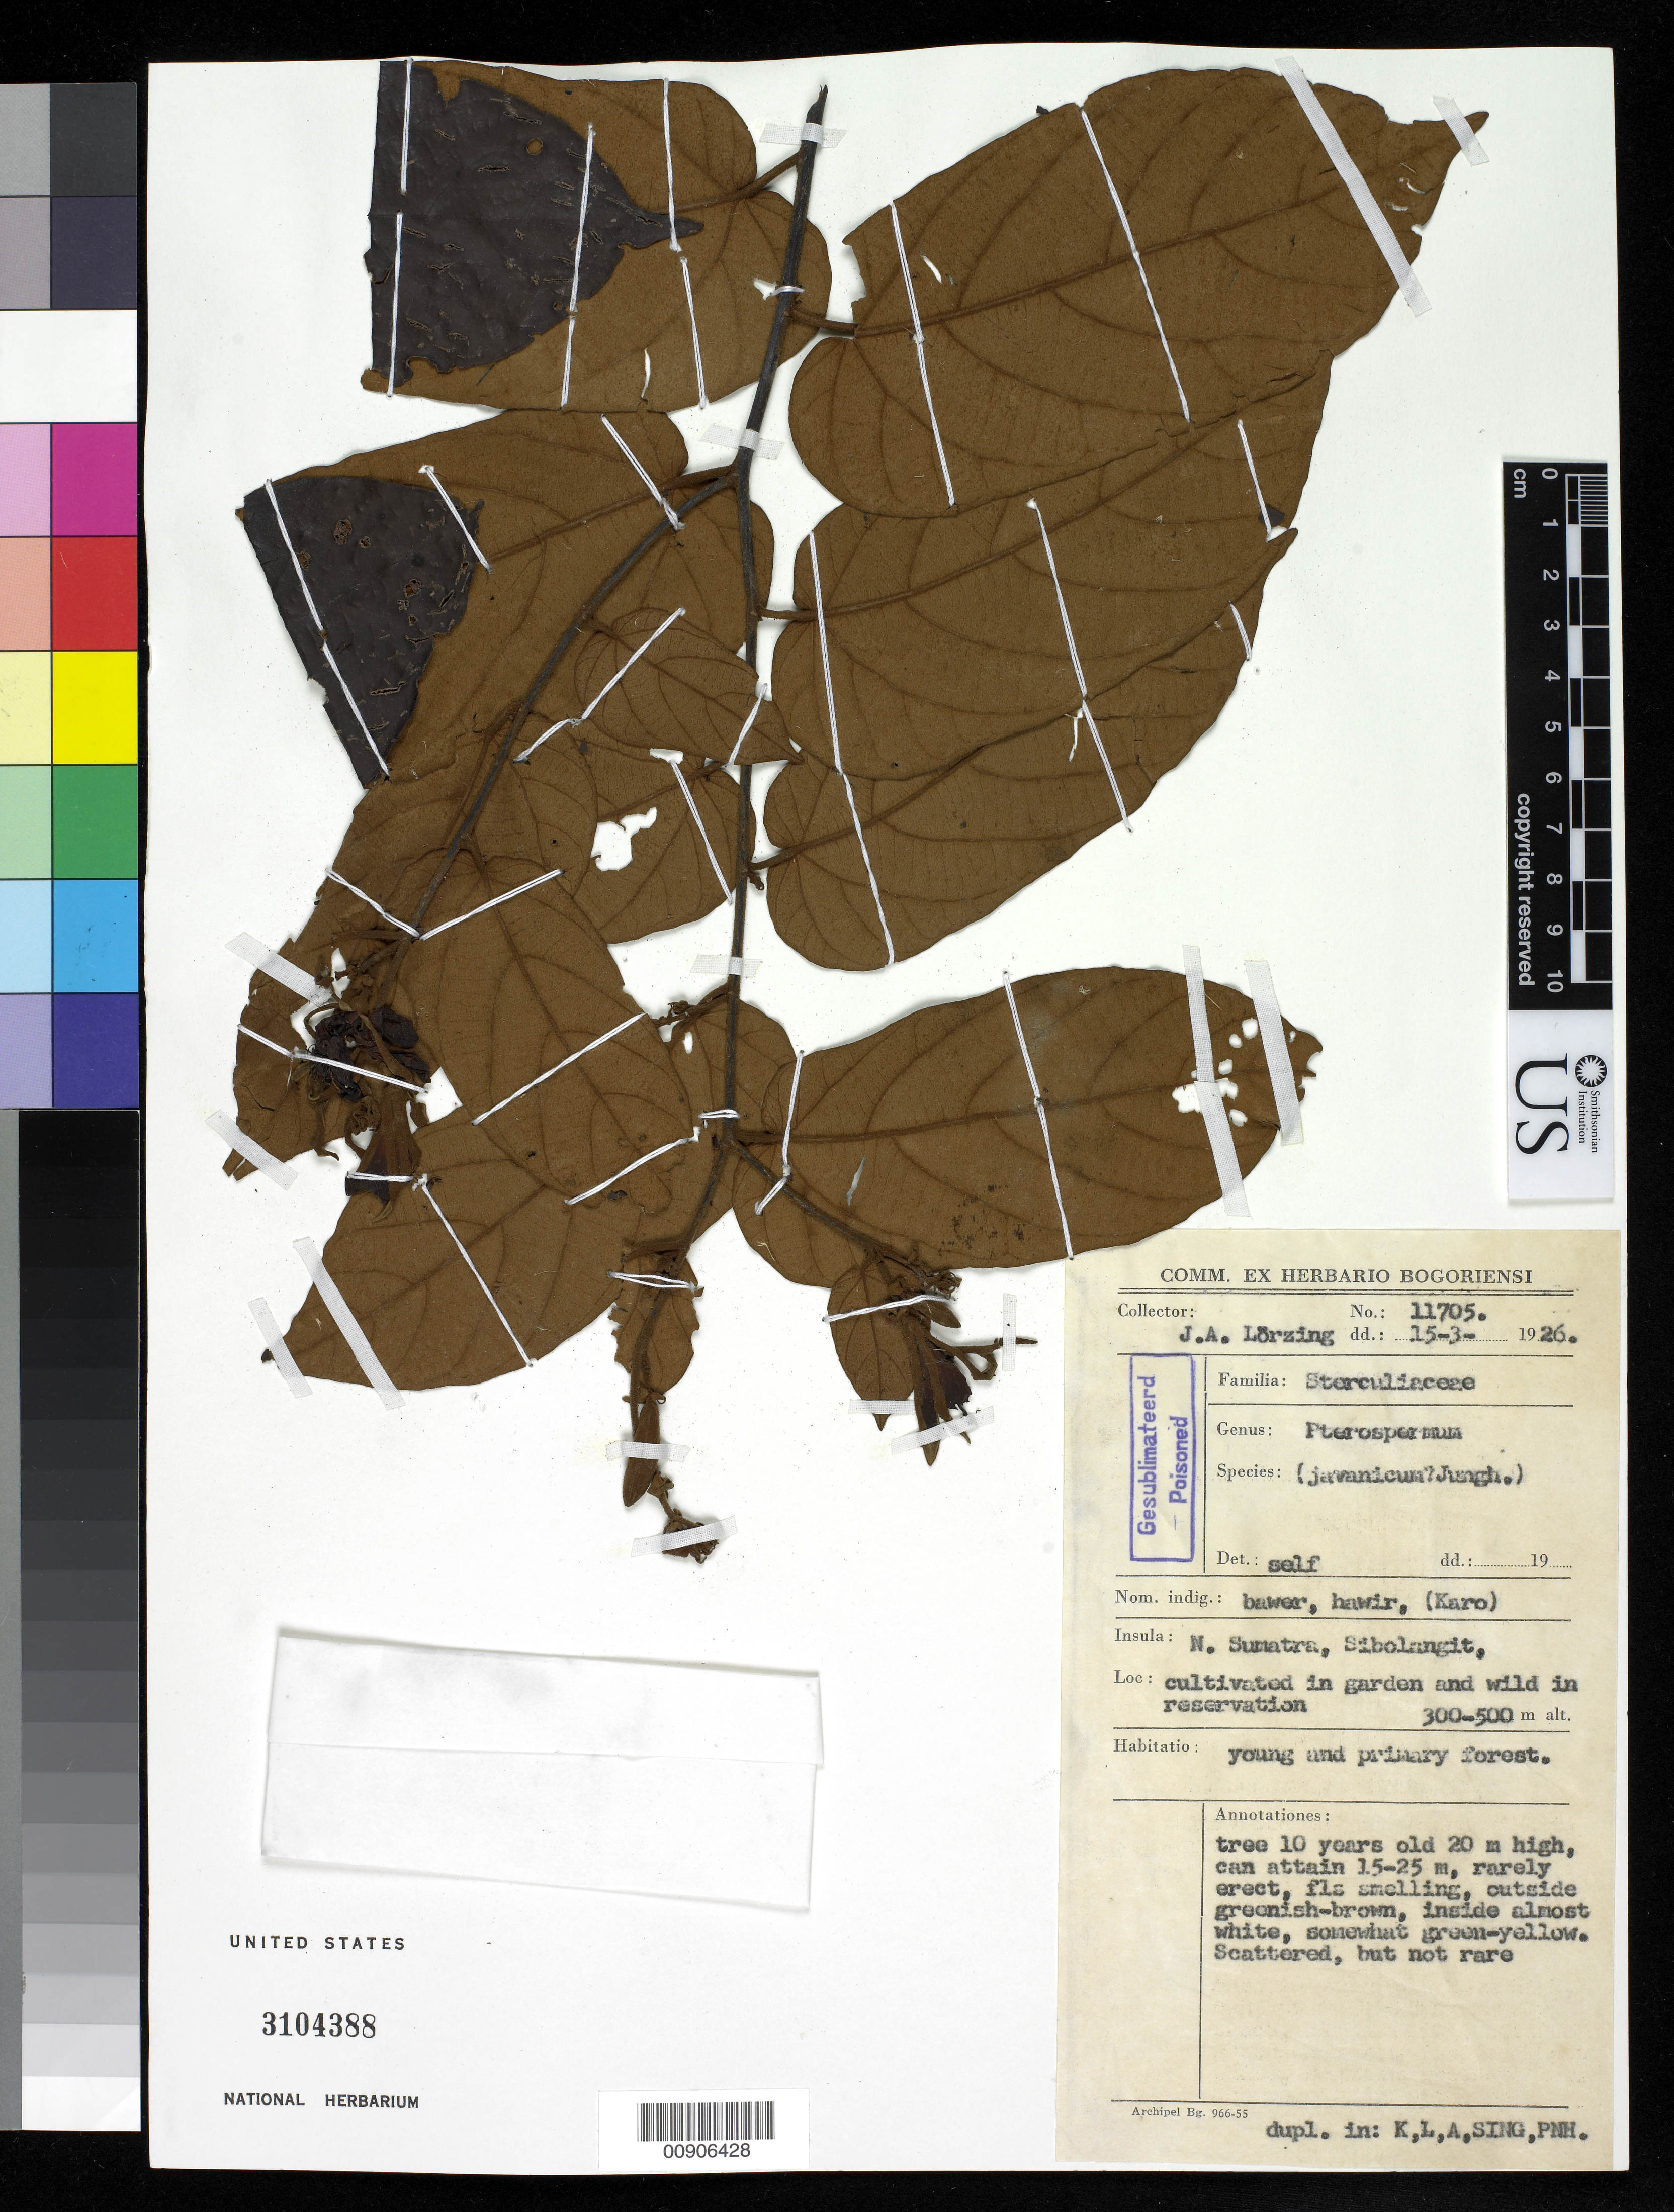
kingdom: Plantae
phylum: Tracheophyta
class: Magnoliopsida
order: Malvales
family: Malvaceae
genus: Pterospermum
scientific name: Pterospermum sumatranum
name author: Miq.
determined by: Dorr, L. J., (BOT), Smithsonian Institution - National Museum of Natural History (UNITED STATES)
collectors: J. Lorzing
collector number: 11705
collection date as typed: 15 Mar 1926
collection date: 1926-03-15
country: Indonesia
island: Sumatra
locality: Sibolnngit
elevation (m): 300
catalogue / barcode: US 3104388